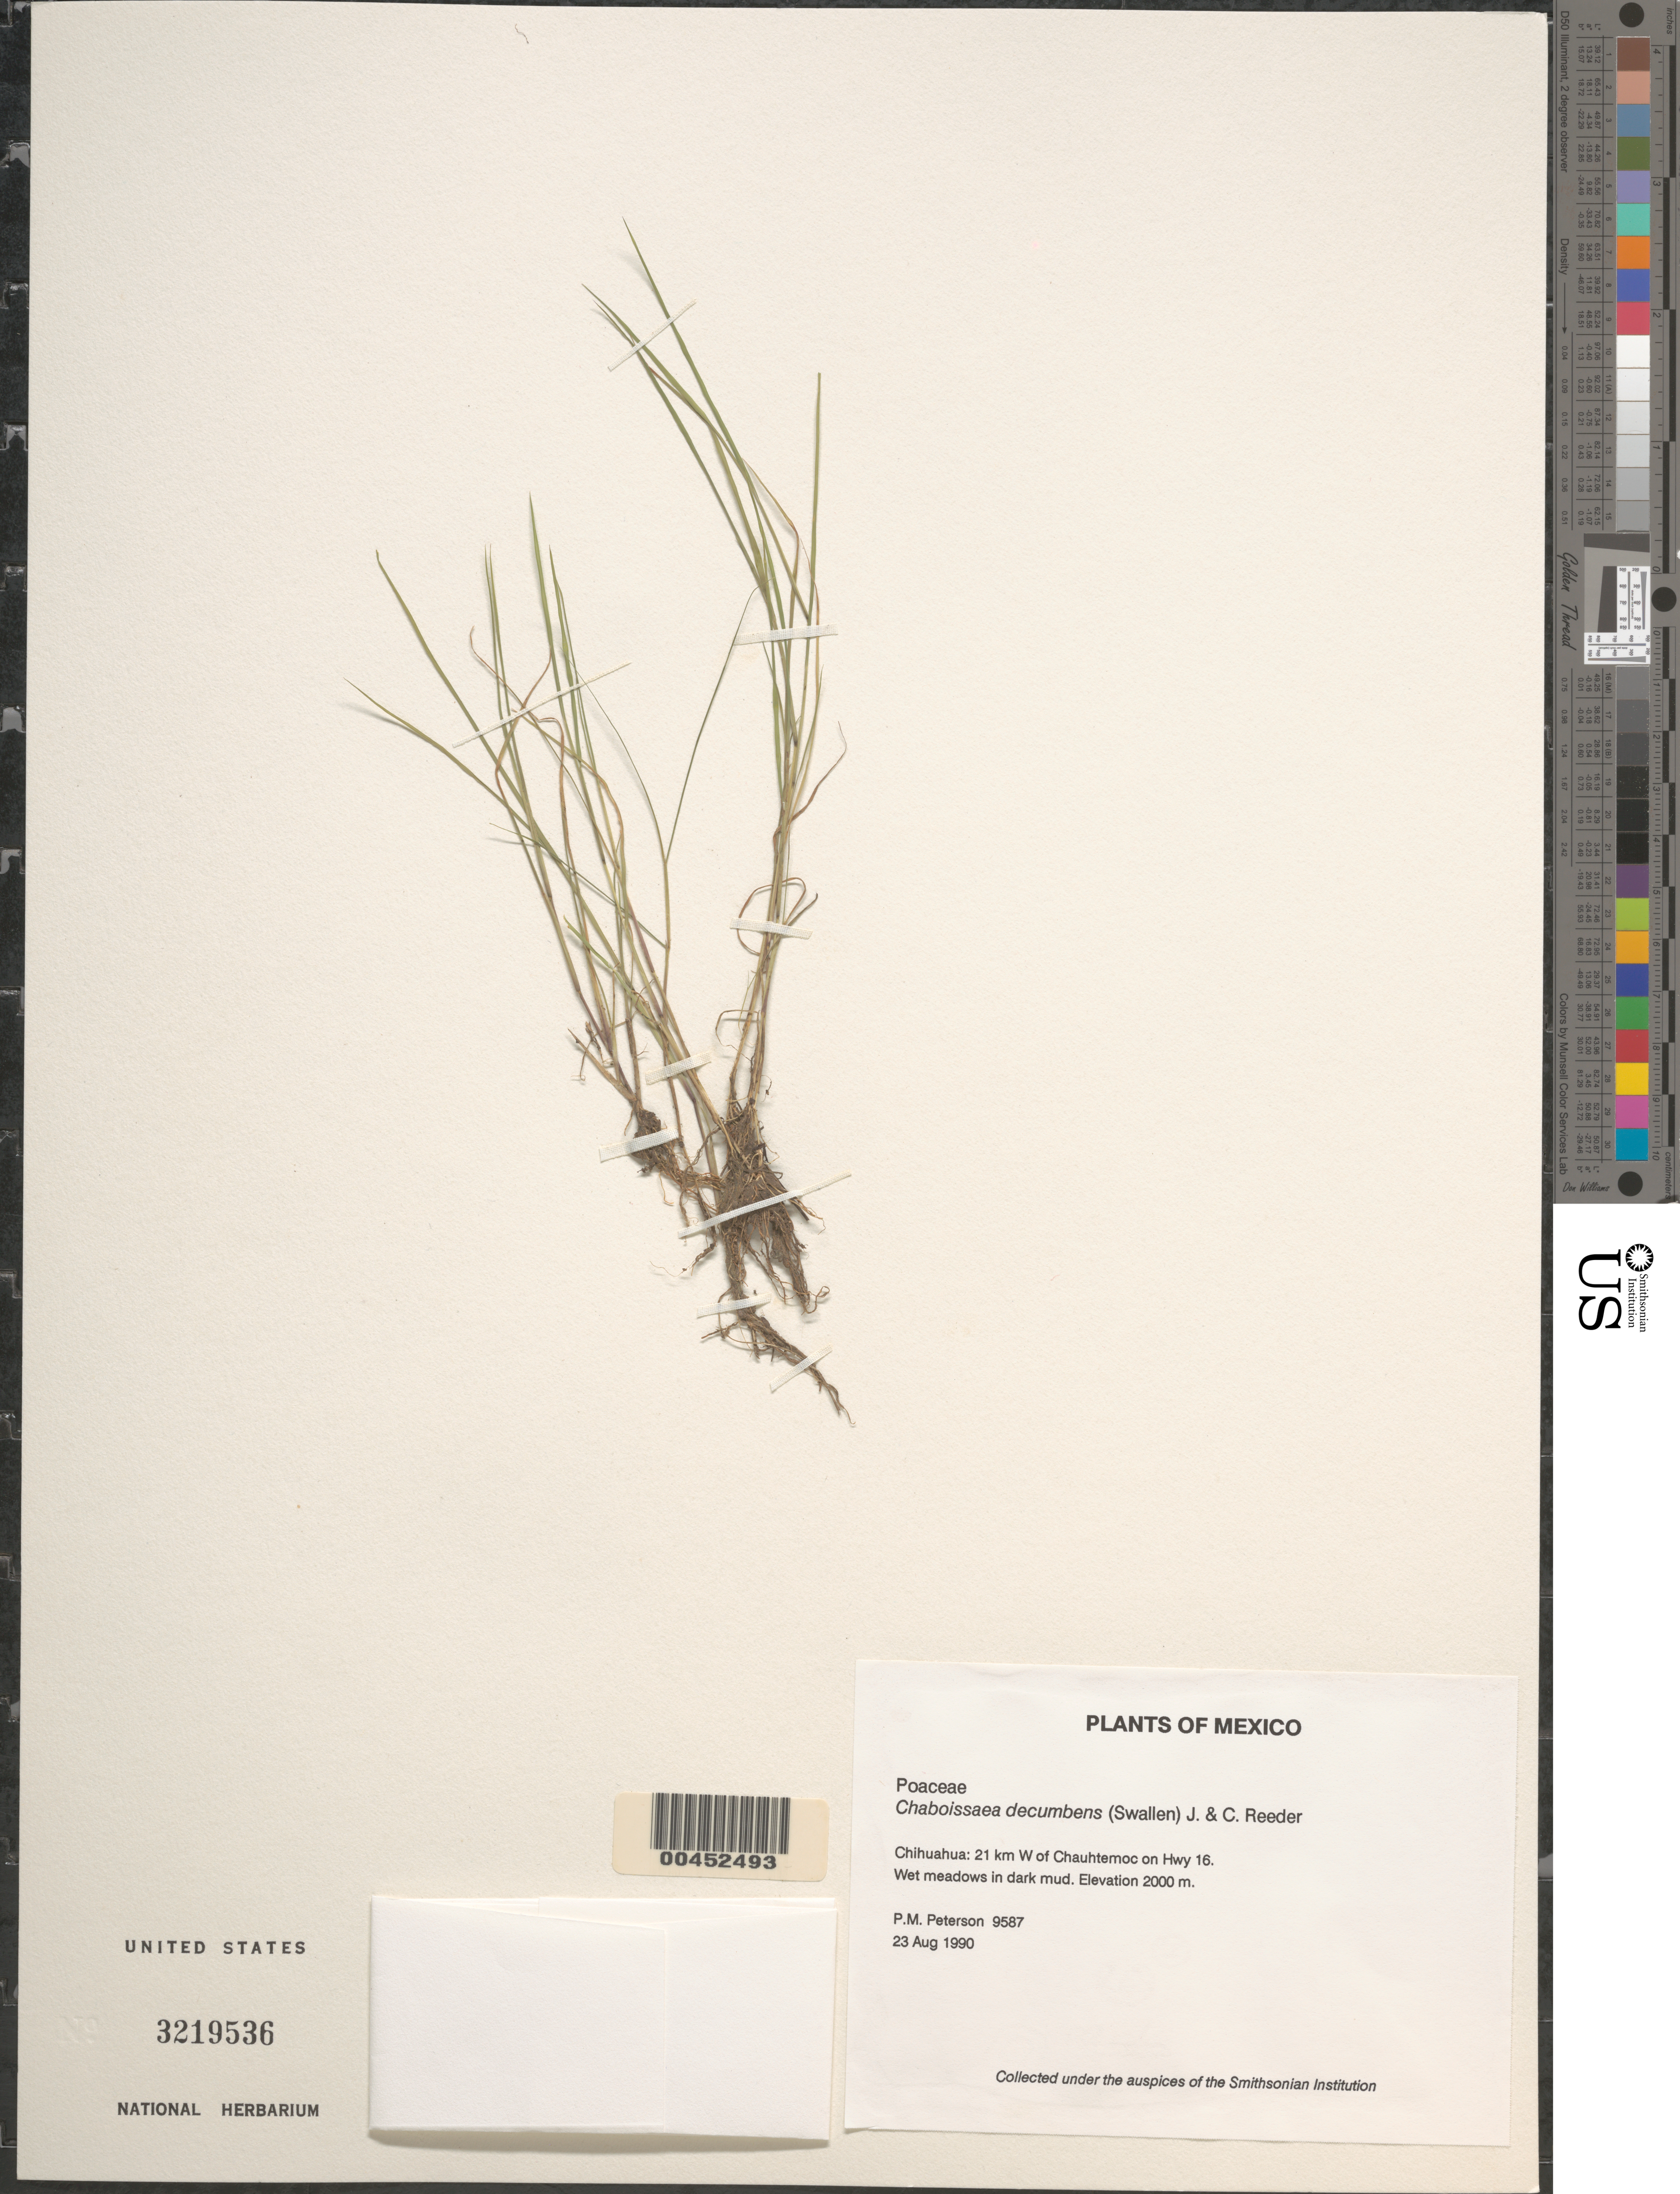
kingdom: Plantae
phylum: Tracheophyta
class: Liliopsida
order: Poales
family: Poaceae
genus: Muhlenbergia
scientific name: Muhlenbergia decumbens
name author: Swallen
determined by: Peterson, Paul M., (BOT), Smithsonian Institution - National Museum of Natural History (UNITED STATES)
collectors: P. M. Peterson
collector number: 09587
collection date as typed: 23 Aug 1990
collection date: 1990-08-23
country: Mexico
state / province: Chihuahua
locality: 21 km W of Chauhtemoc on Hwy 16.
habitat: Wet meadows in dark mud. Elevation 2000 m.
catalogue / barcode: US 3219536